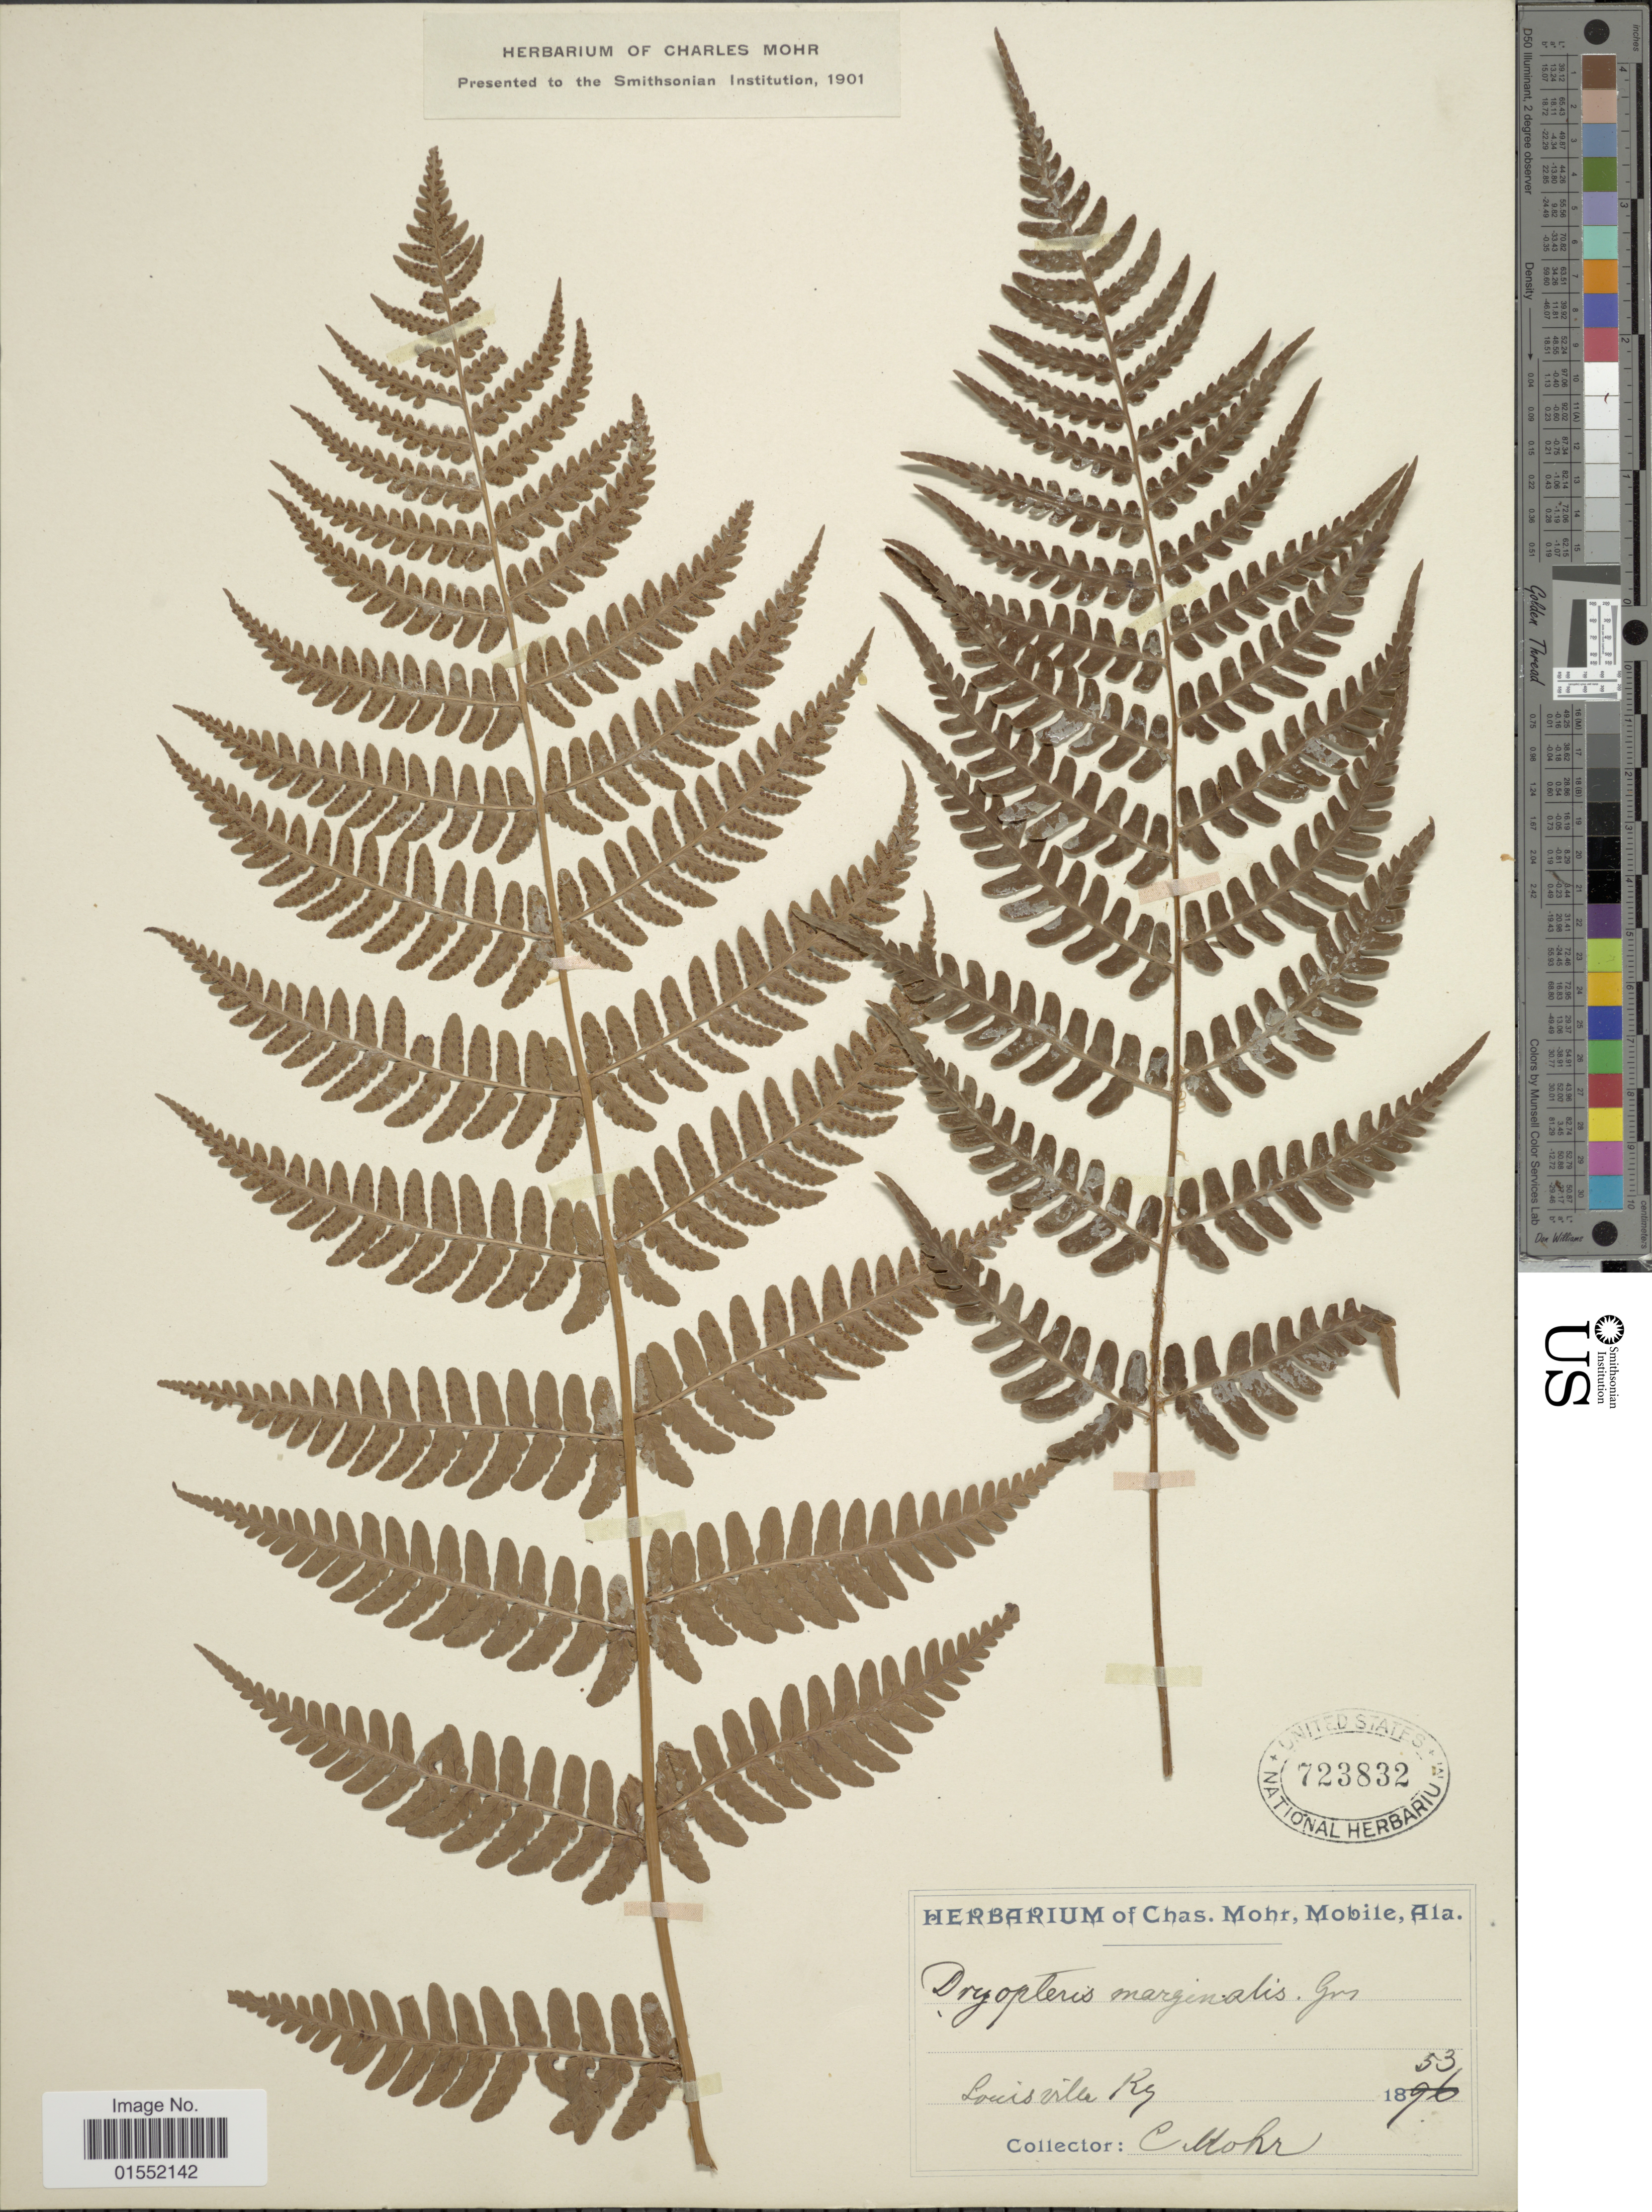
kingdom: Plantae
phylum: Tracheophyta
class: Polypodiopsida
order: Polypodiales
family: Dryopteridaceae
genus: Dryopteris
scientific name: Dryopteris marginalis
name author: (L.) A. Gray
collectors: C. T. Mohr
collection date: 1853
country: United States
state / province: Kentucky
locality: Louisville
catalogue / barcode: US 723832